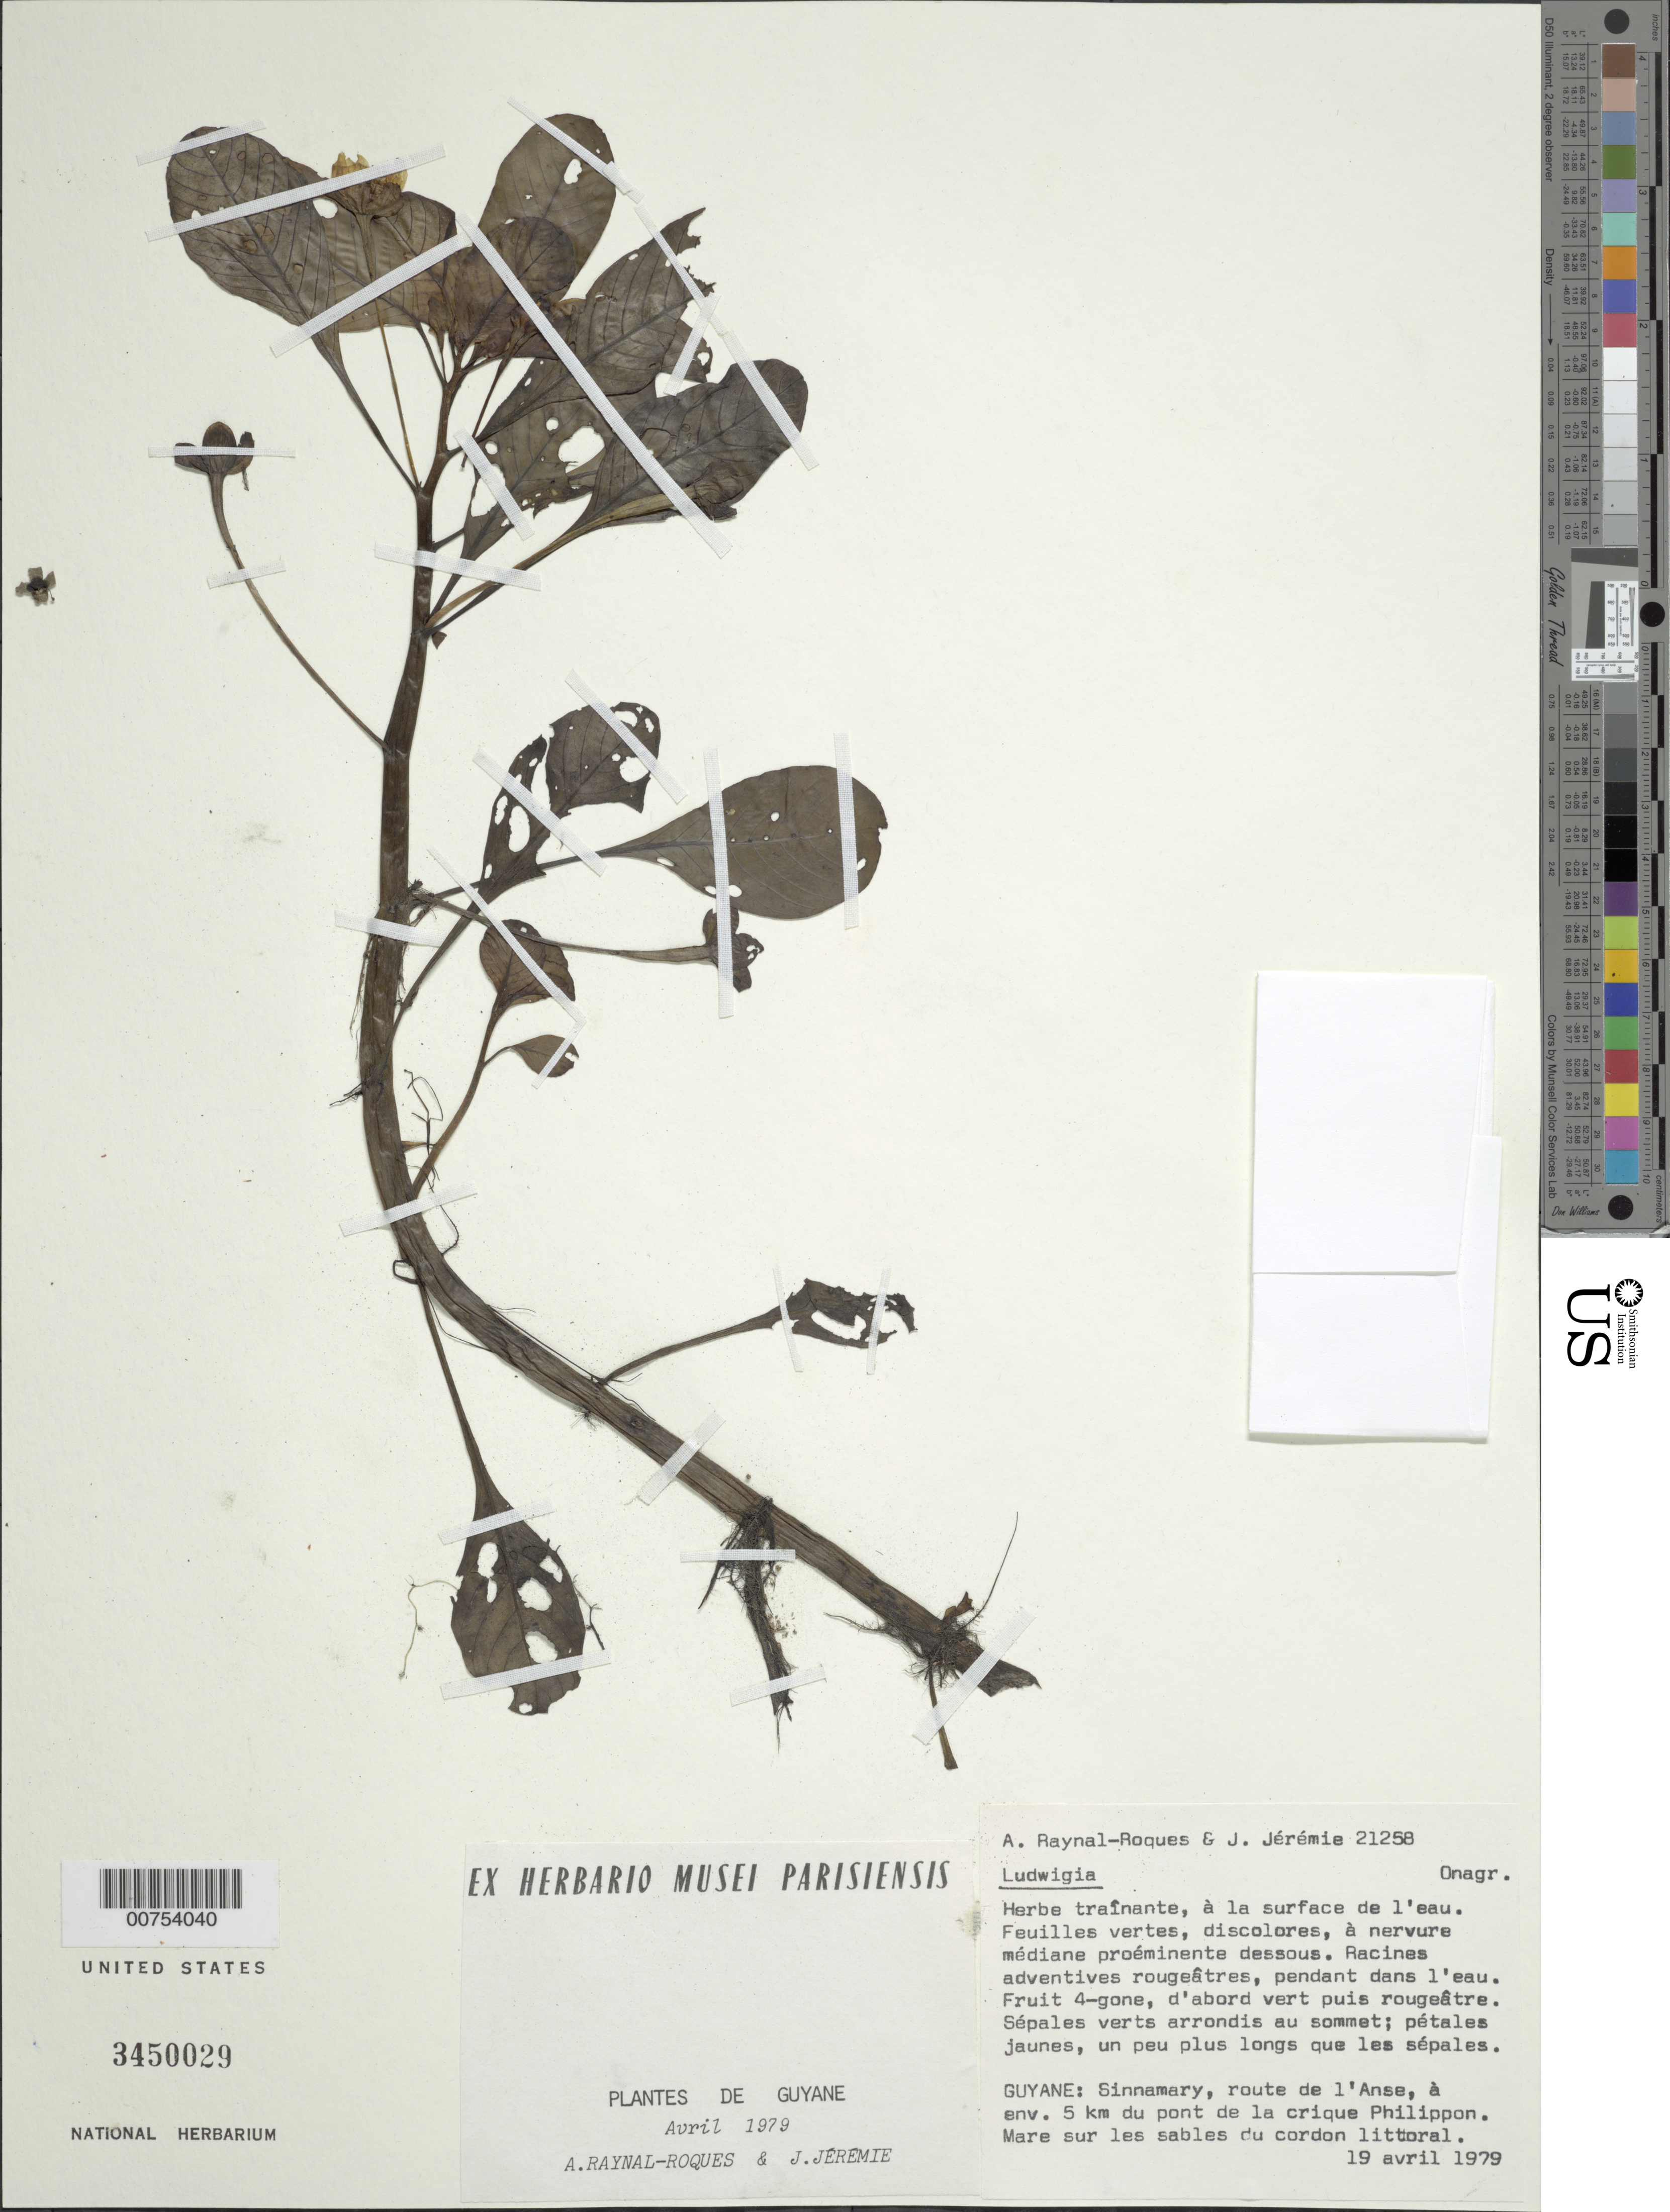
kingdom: Plantae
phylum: Tracheophyta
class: Magnoliopsida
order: Myrtales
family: Onagraceae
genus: Ludwigia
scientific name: Ludwigia sp.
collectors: A. M. Raynal & J. Jérémie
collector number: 21258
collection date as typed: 19-Apr-79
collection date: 1979-04-19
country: French Guiana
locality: Sinnamary, route de l'Anse, 5 km du pont de la crique Philippon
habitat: Mare sur les sables du cordon littoral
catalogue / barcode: US 3450029